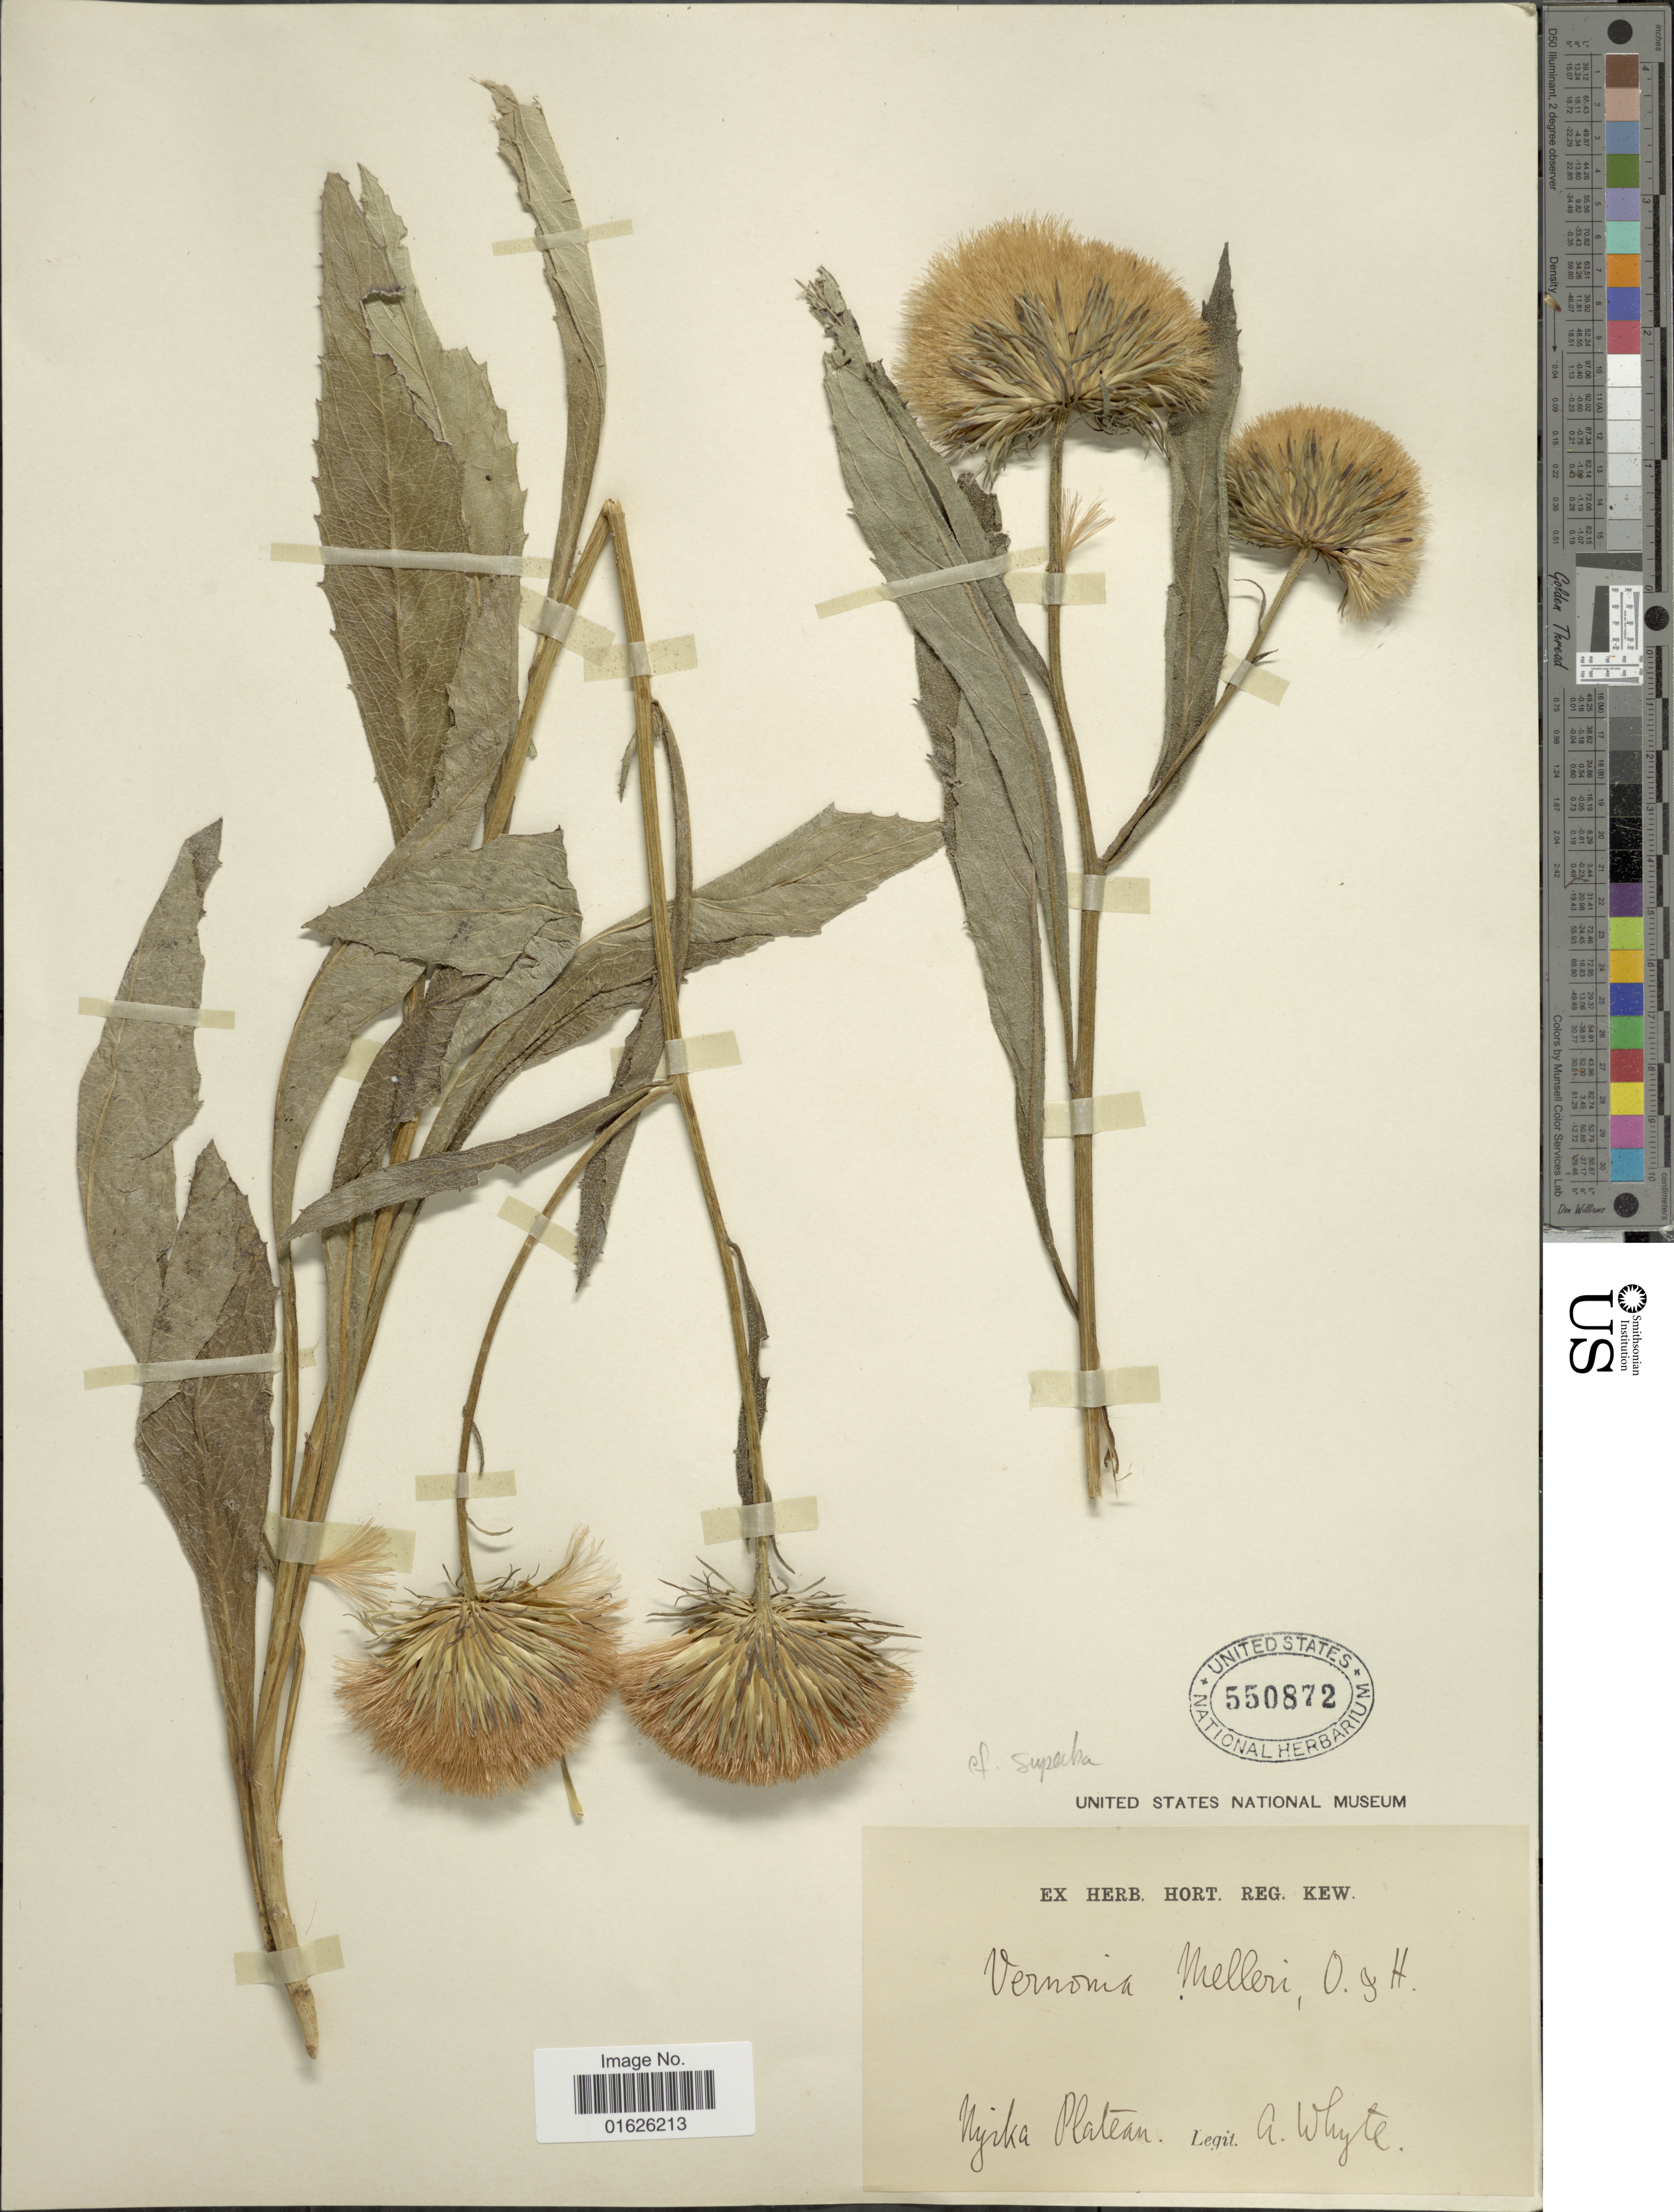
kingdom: Plantae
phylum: Tracheophyta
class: Magnoliopsida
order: Asterales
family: Asteraceae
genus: Linzia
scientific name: Linzia melleri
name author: (Oliv. & Hiern) H. Rob.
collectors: A. Whyte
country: Malawi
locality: Nyika Plateau.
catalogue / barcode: US 550872